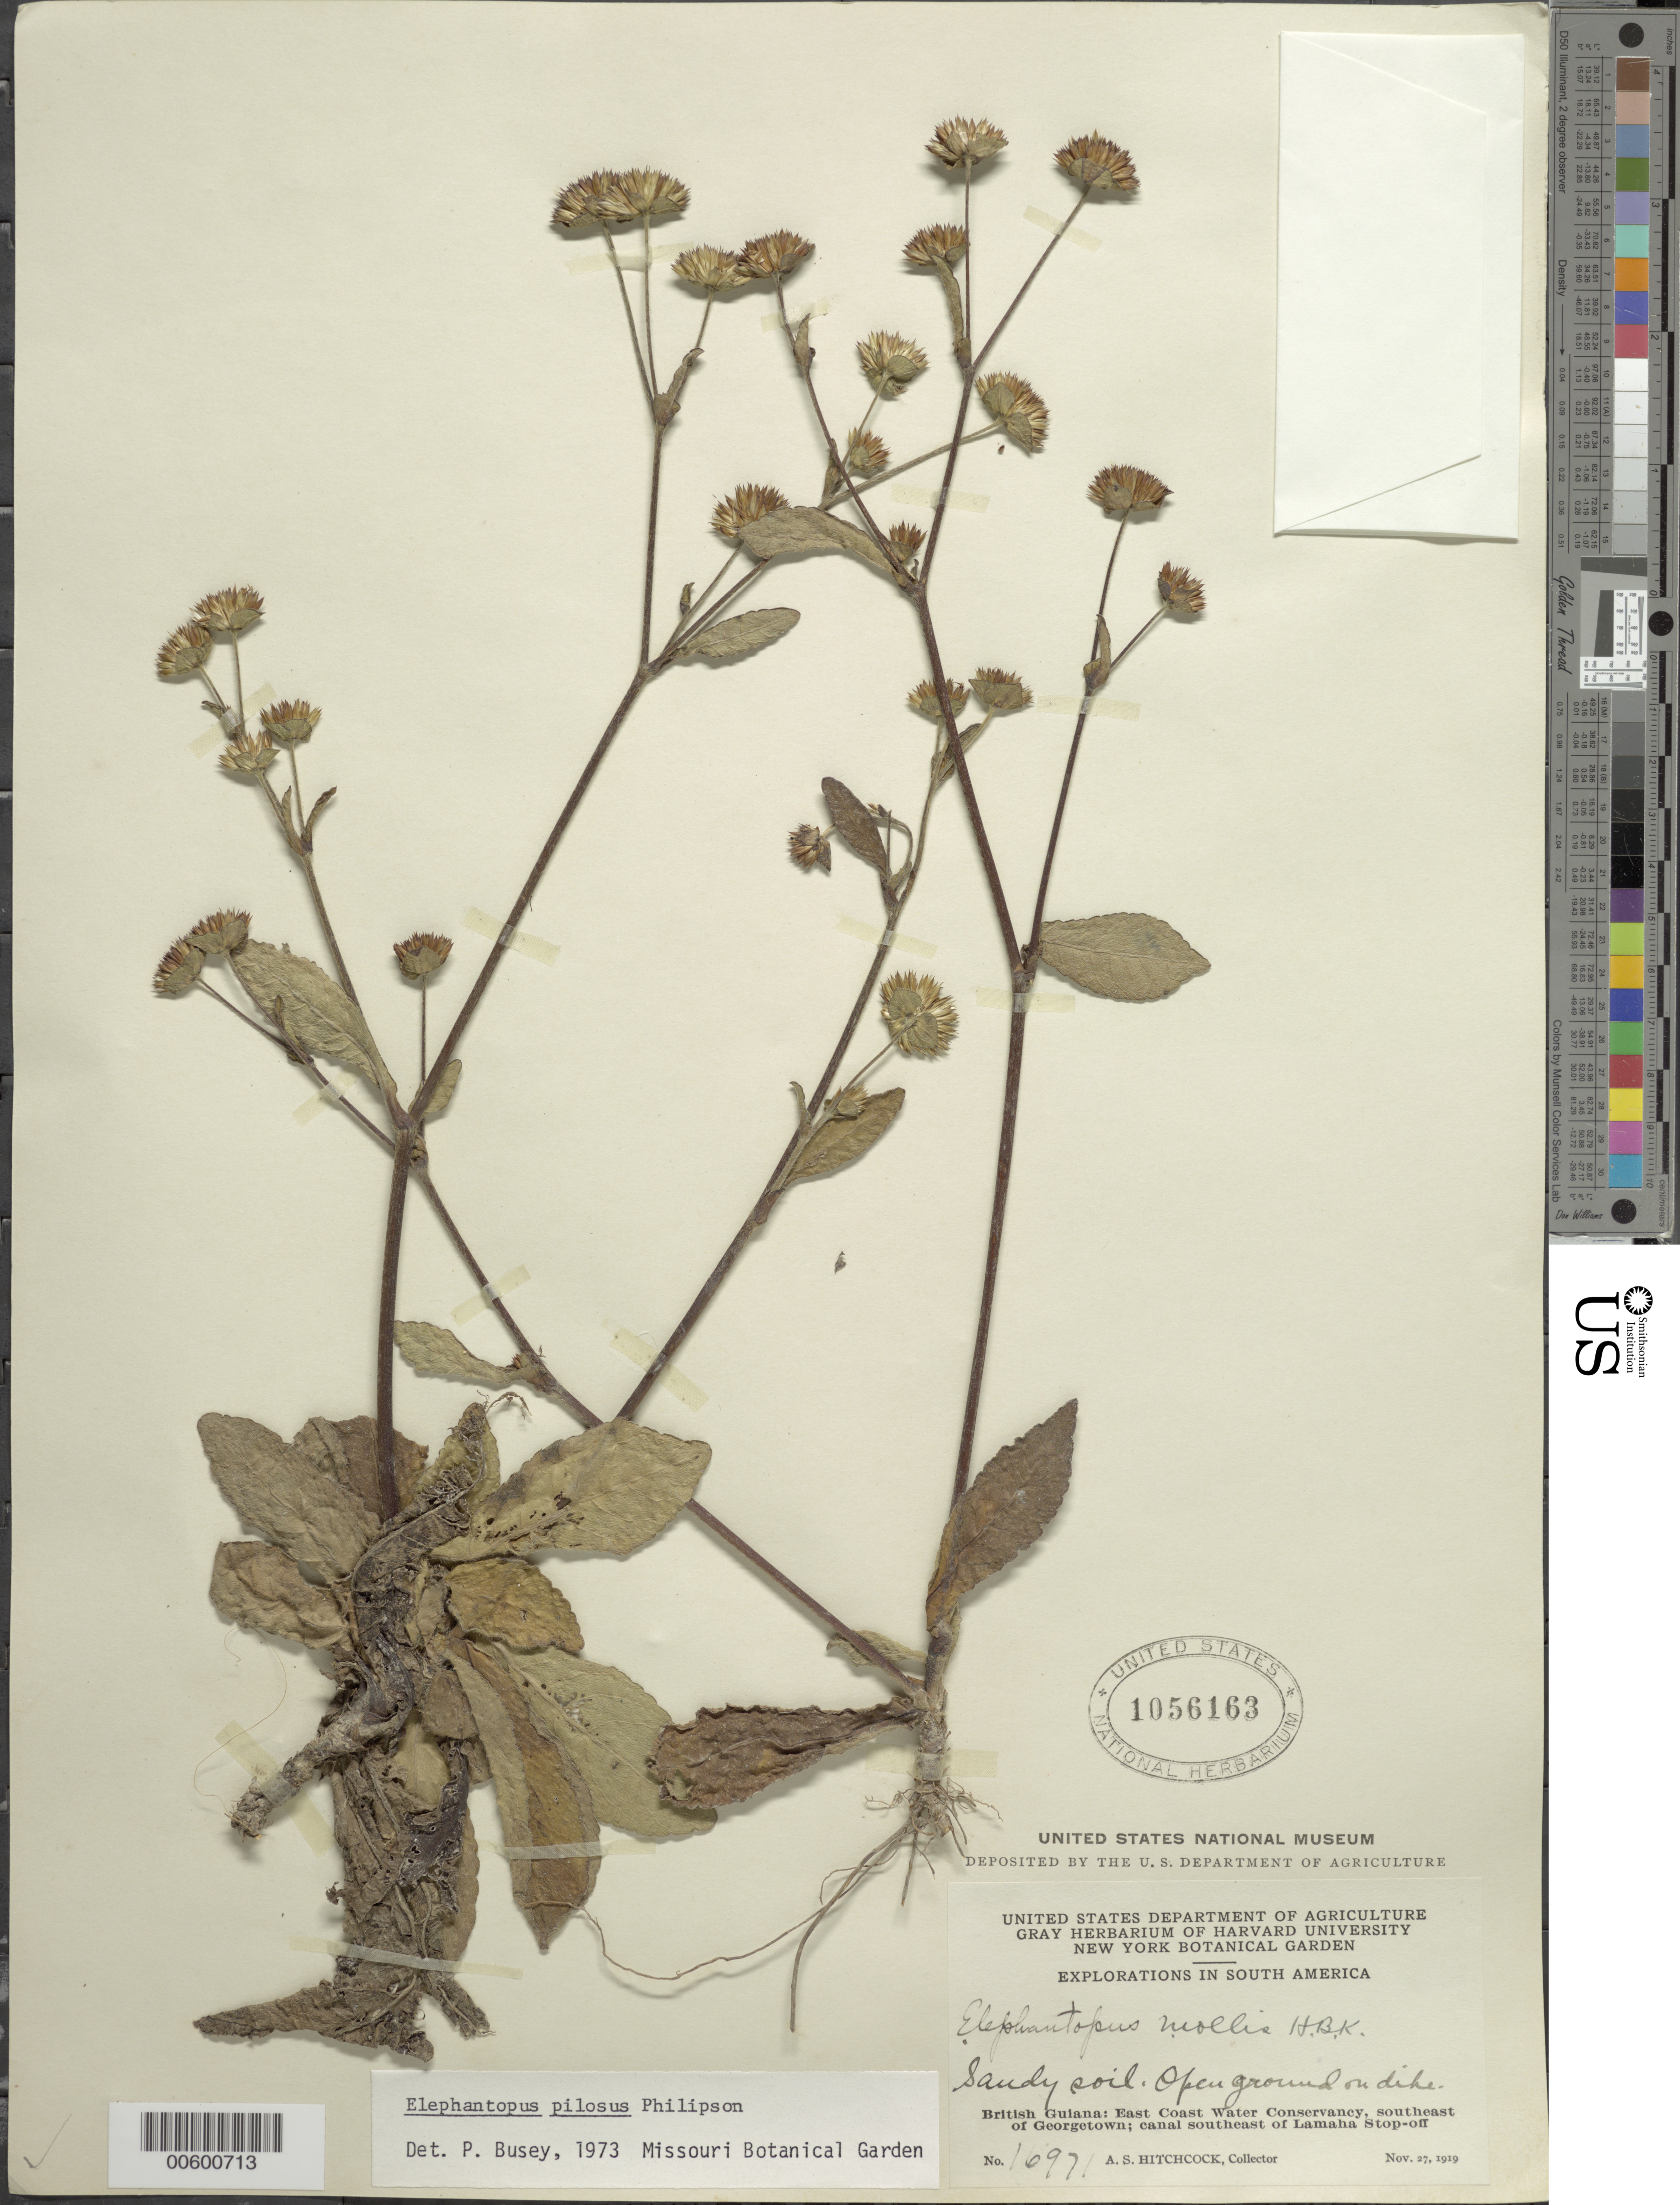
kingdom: Plantae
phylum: Tracheophyta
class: Magnoliopsida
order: Asterales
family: Asteraceae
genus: Elephantopus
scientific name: Elephantopus mollis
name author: Kunth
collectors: A. S. Hitchcock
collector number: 16971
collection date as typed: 27-Nov-19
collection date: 1919-11-27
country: Guyana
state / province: Demerara-Mahaica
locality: Georgetown, SE of, East Coast Water Conservancy; canal SE of Lamaha Stop-off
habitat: Sandy soil. Open ground on dike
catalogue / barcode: US 1056163